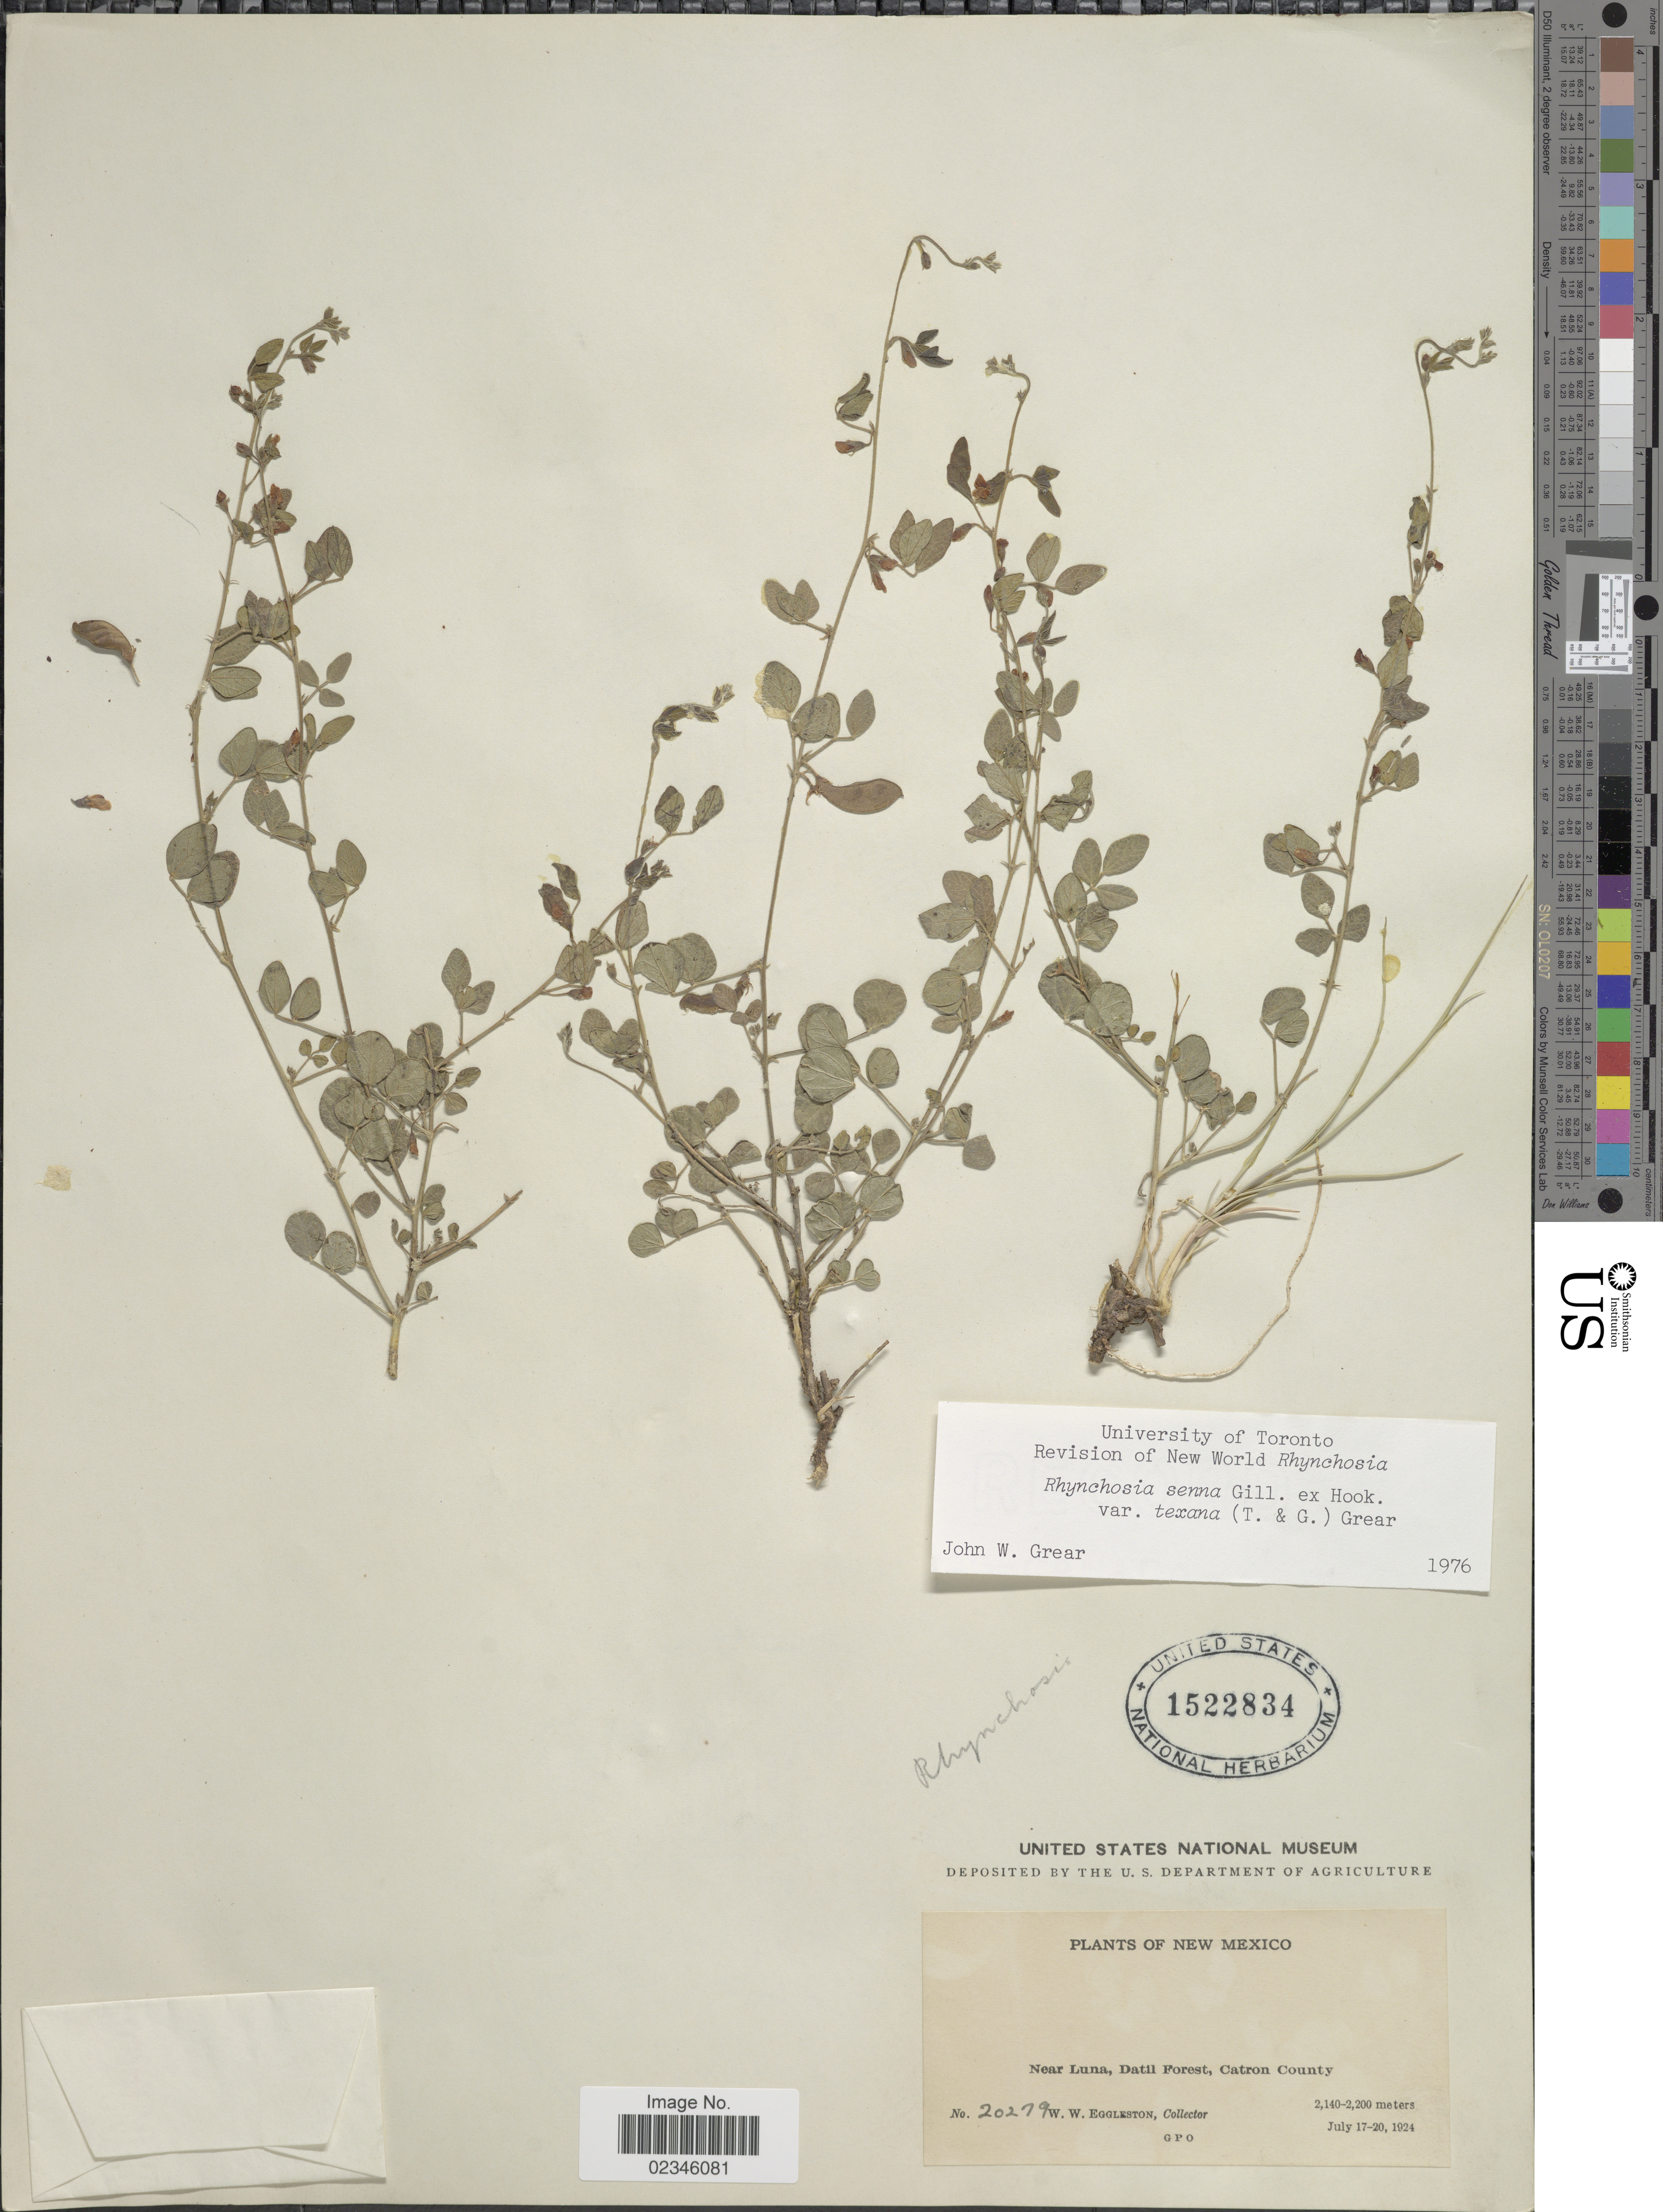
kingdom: Plantae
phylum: Tracheophyta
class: Magnoliopsida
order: Fabales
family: Fabaceae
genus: Rhynchosia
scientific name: Rhynchosia senna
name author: Gillies ex Hook.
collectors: W. W. Eggleston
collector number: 20279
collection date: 1924-07-17/1924-07-20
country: United States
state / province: New Mexico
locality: Near Luna, Datil Forest, Catron County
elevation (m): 2140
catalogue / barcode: US 1522834